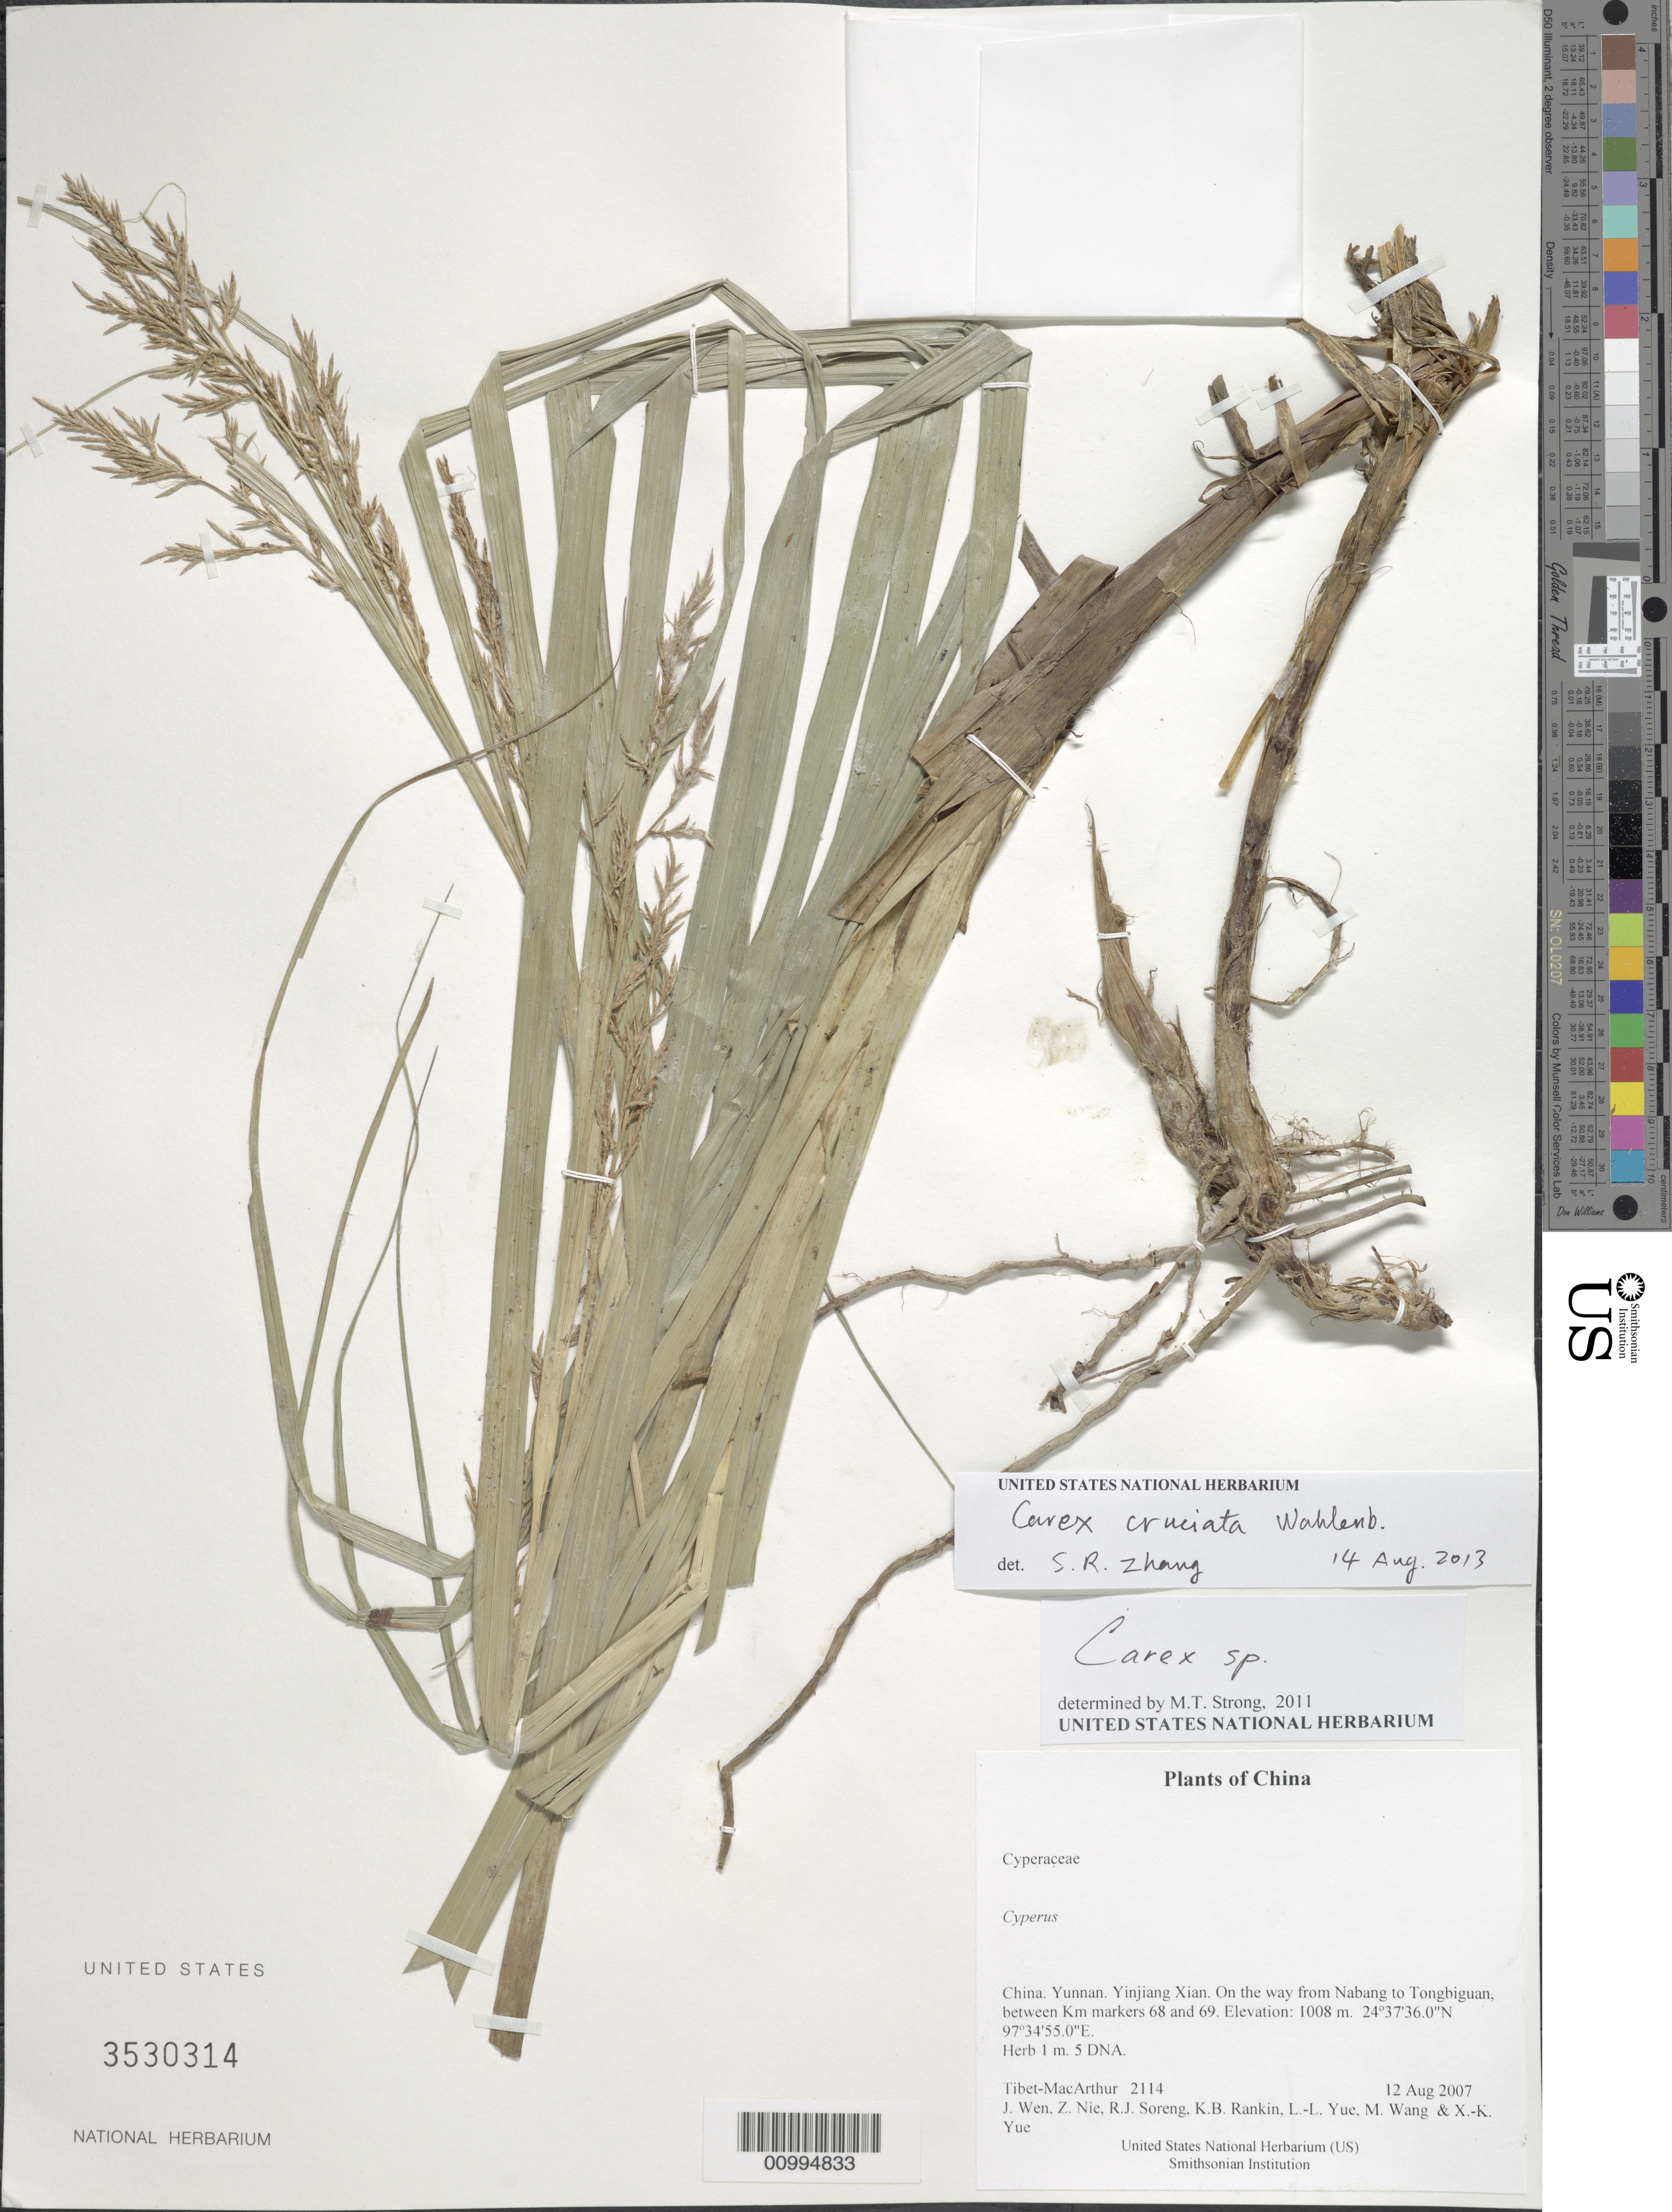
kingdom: Plantae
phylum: Tracheophyta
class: Liliopsida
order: Poales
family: Cyperaceae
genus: Carex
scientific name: Carex cruciata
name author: Wahlenb.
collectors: Tibet-MacArthur, J. Wen, Z. Nie, R. J. Soreng, K. Rankin, L. Yue, M. Wang & X. Yue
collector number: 2114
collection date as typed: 12 Aug 2007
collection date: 2007-08-12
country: China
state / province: Yunnan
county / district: Yinjiang Xian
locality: On the way from Nabang to Tongbiguan, between Km markers 68 and 69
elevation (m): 1008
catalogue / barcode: US 3530314